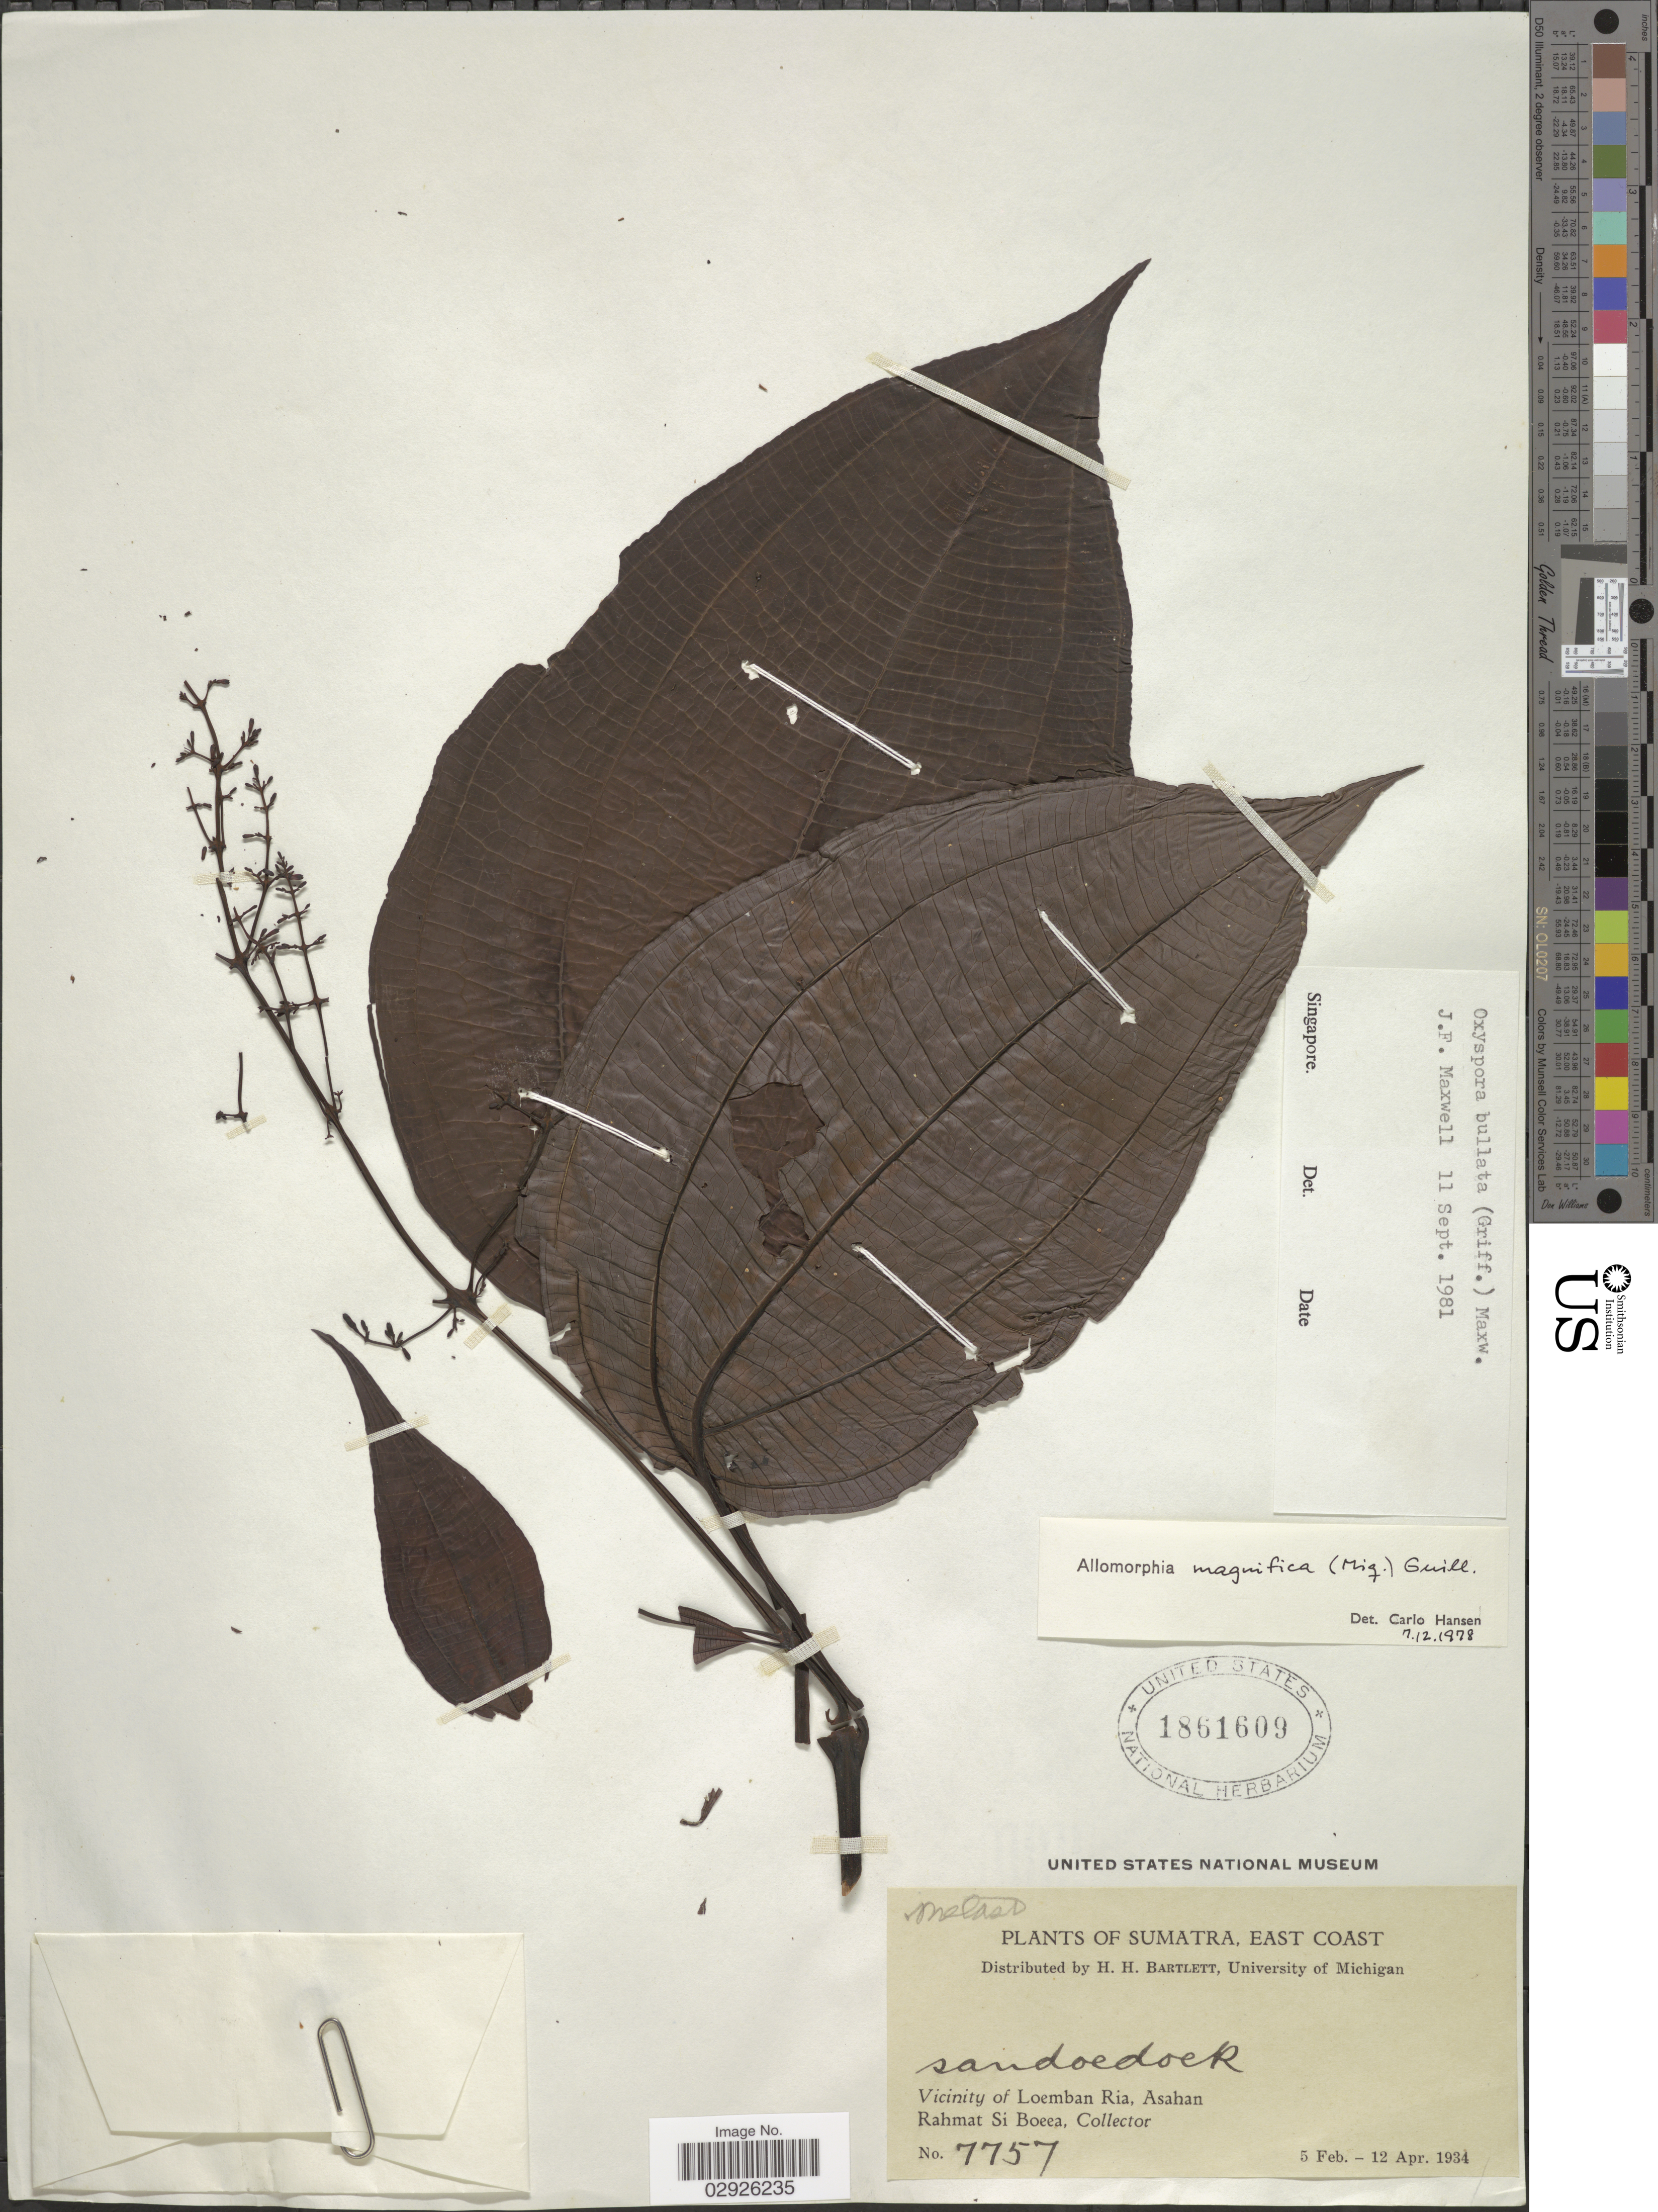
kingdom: Plantae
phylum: Tracheophyta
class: Magnoliopsida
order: Myrtales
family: Melastomataceae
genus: Oxyspora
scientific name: Oxyspora bullata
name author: J.F. Maxwell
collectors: Rahmat Si Boeea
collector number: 7757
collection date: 1934-02-05/1934-04-12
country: Indonesia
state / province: Sumatra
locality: East Coast. Vicinity of Loemban Ria, Asahan.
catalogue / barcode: US 1861609